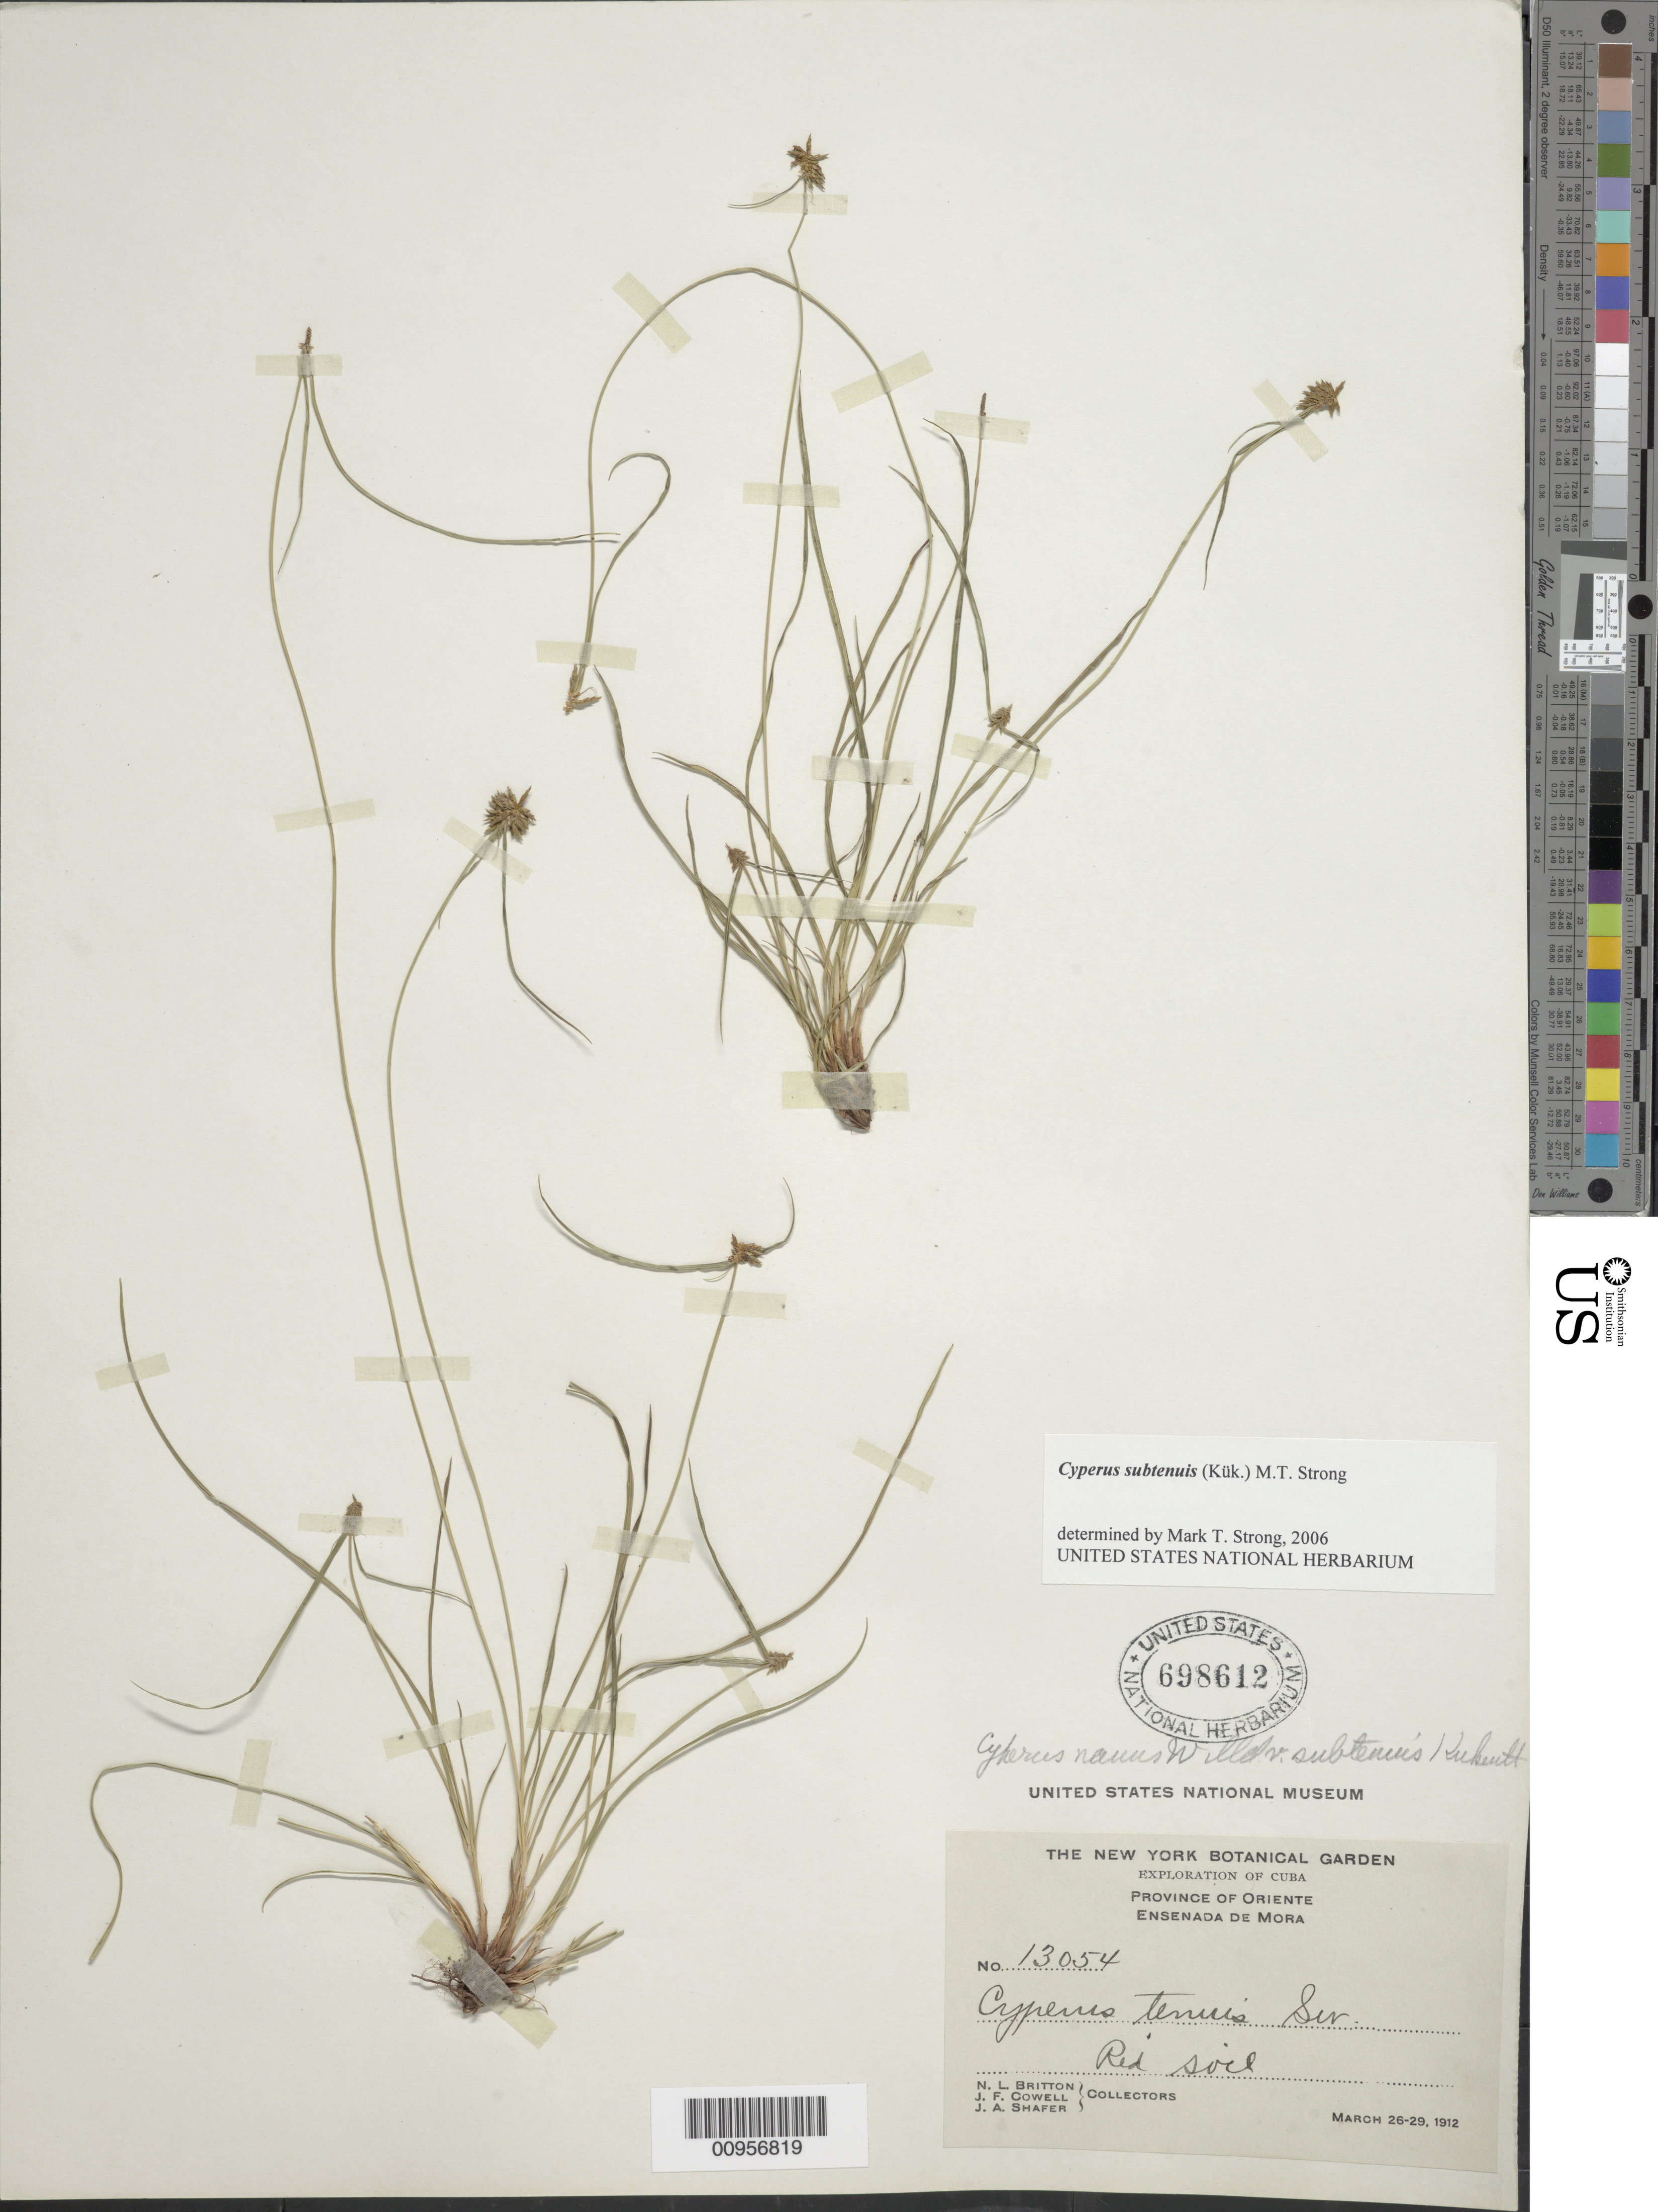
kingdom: Plantae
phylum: Tracheophyta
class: Liliopsida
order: Poales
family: Cyperaceae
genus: Cyperus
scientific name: Cyperus subtenuis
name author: (Kük.) M.T. Strong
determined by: Strong, M. T., (US), Smithsonian Institution - National Museum of Natural History (UNITED STATES)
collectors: N. Britton, J. F. Cowell & J. A. Shafer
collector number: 13054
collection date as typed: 26 Mar 1912 to 29 Mar 1912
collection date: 1912-03-26/1912-03-29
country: Cuba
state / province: Oriente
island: Cuba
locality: Ensendada de Mora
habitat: Red soil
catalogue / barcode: US 698612